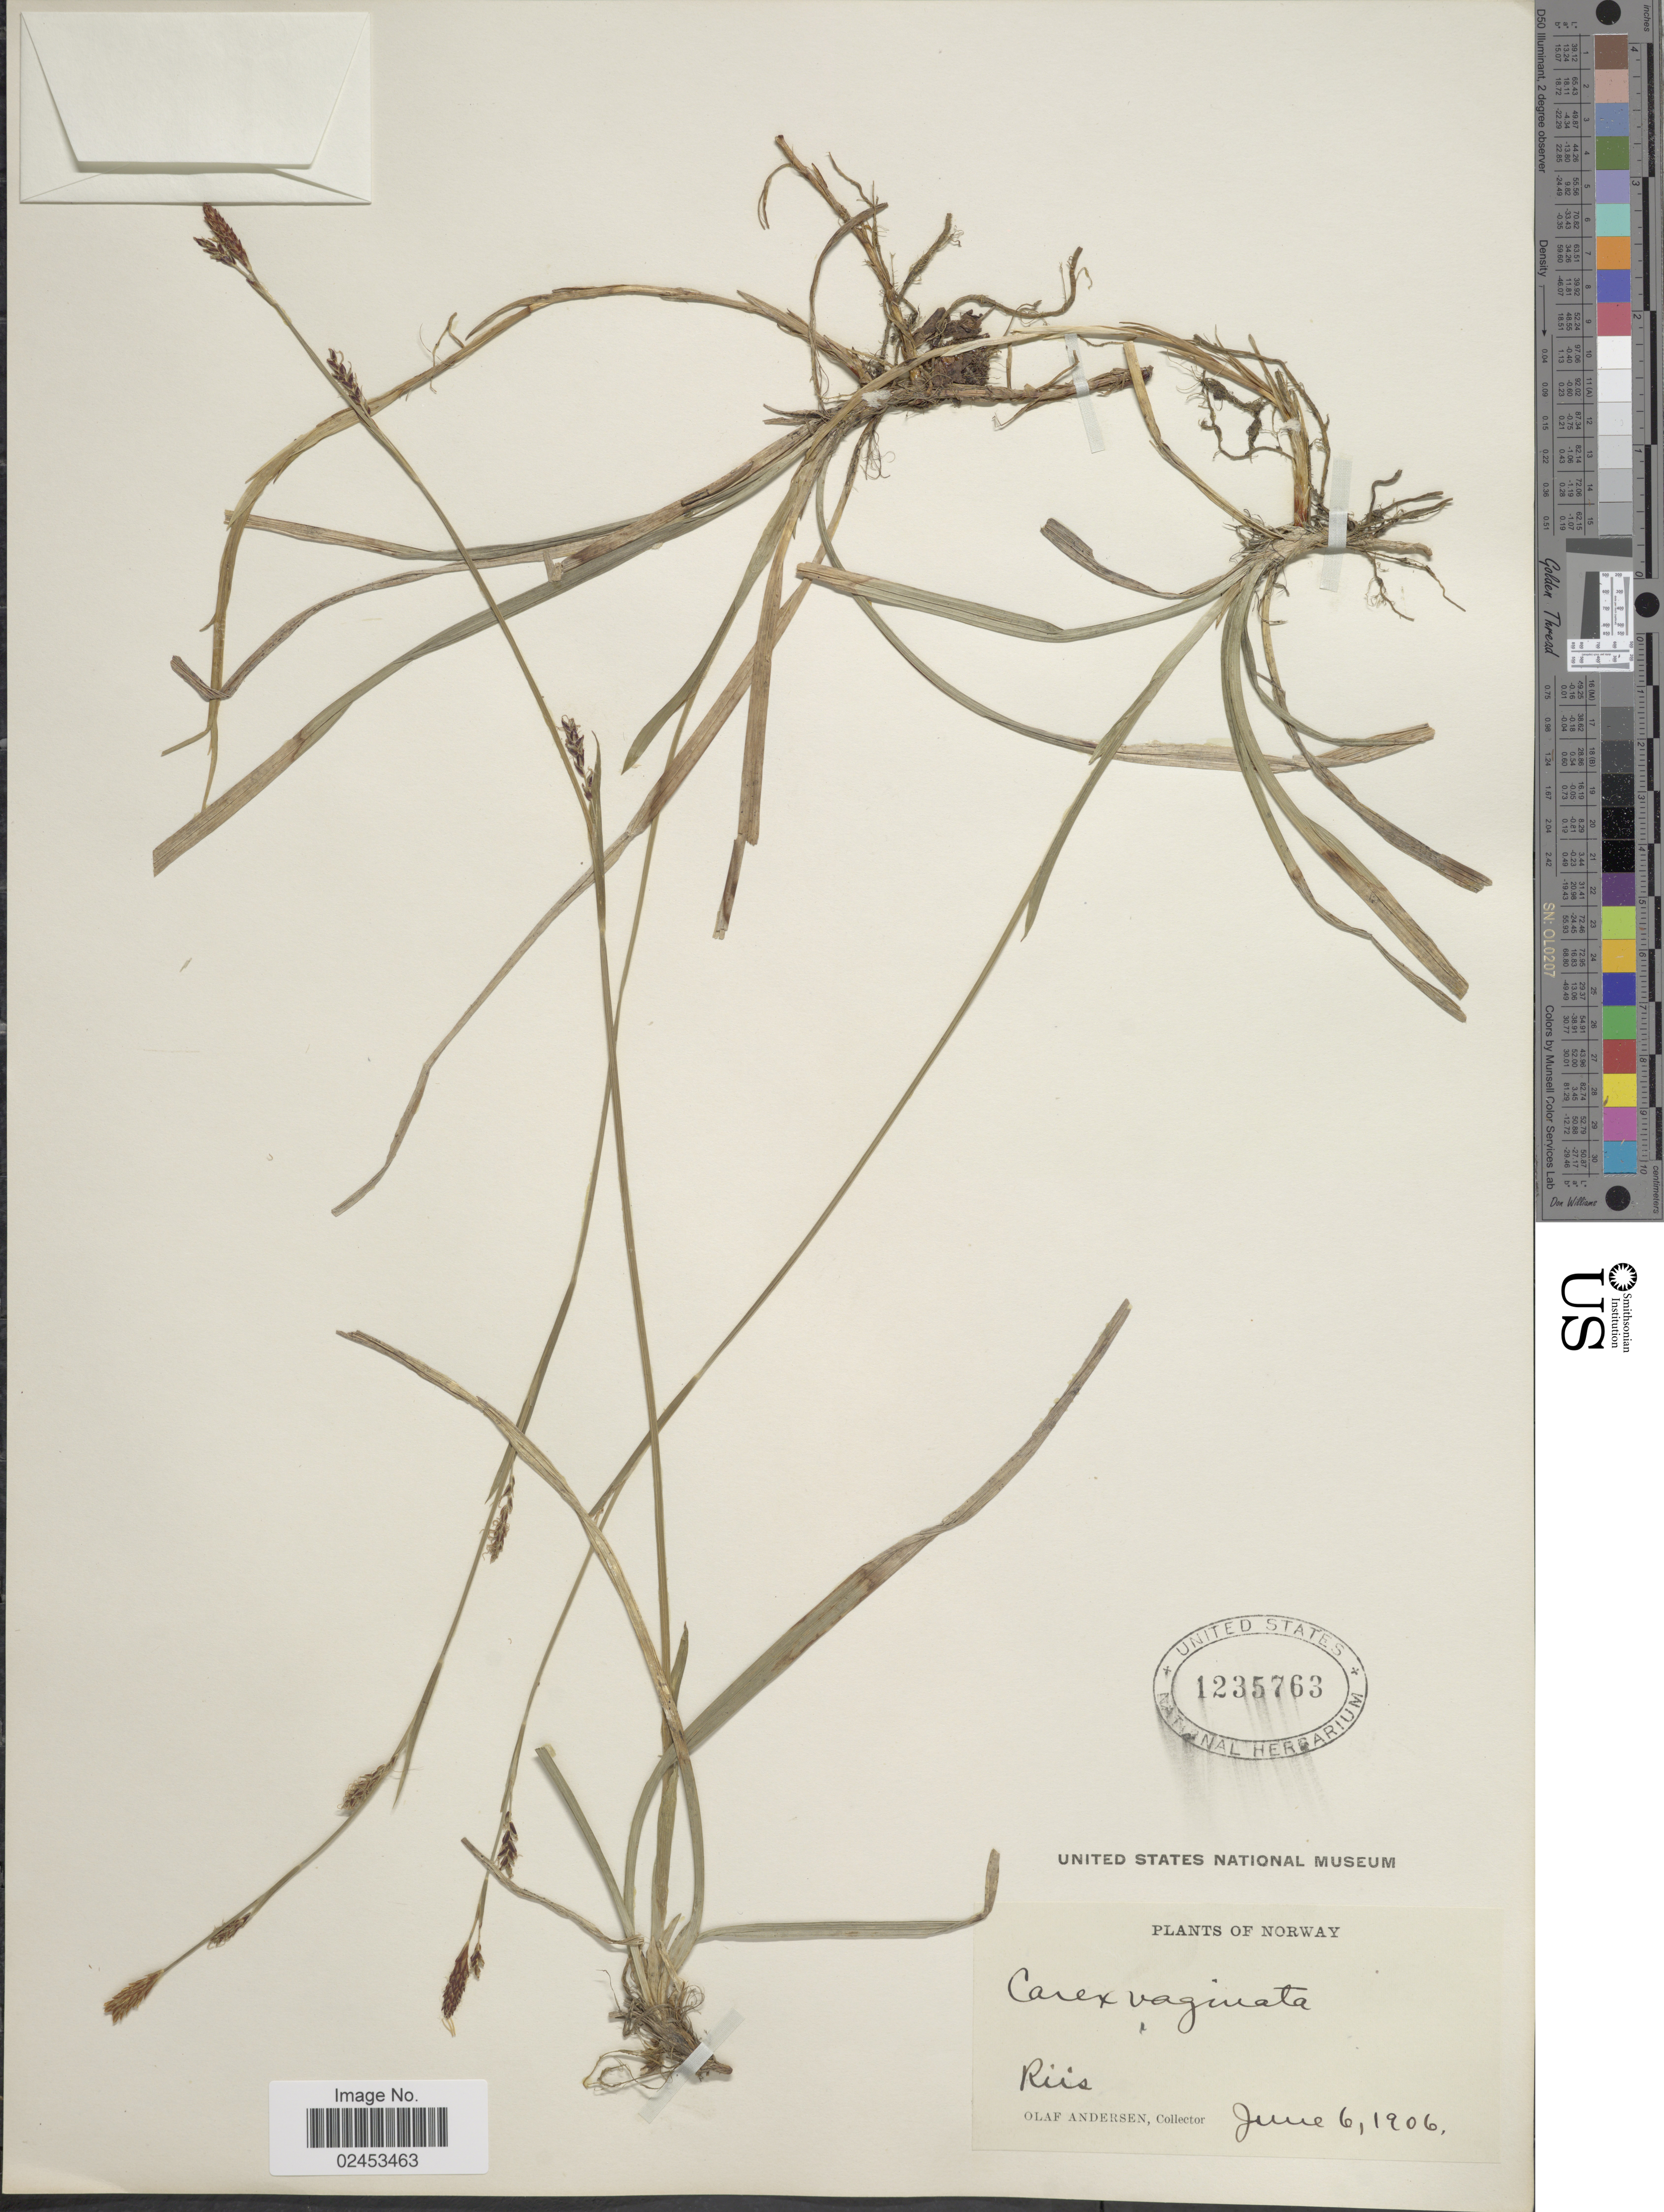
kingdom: Plantae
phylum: Tracheophyta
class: Liliopsida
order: Poales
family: Cyperaceae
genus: Carex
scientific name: Carex vaginata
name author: Tausch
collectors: O. Andersen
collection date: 1906-06-06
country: Norway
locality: Rüs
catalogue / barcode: US 1235763